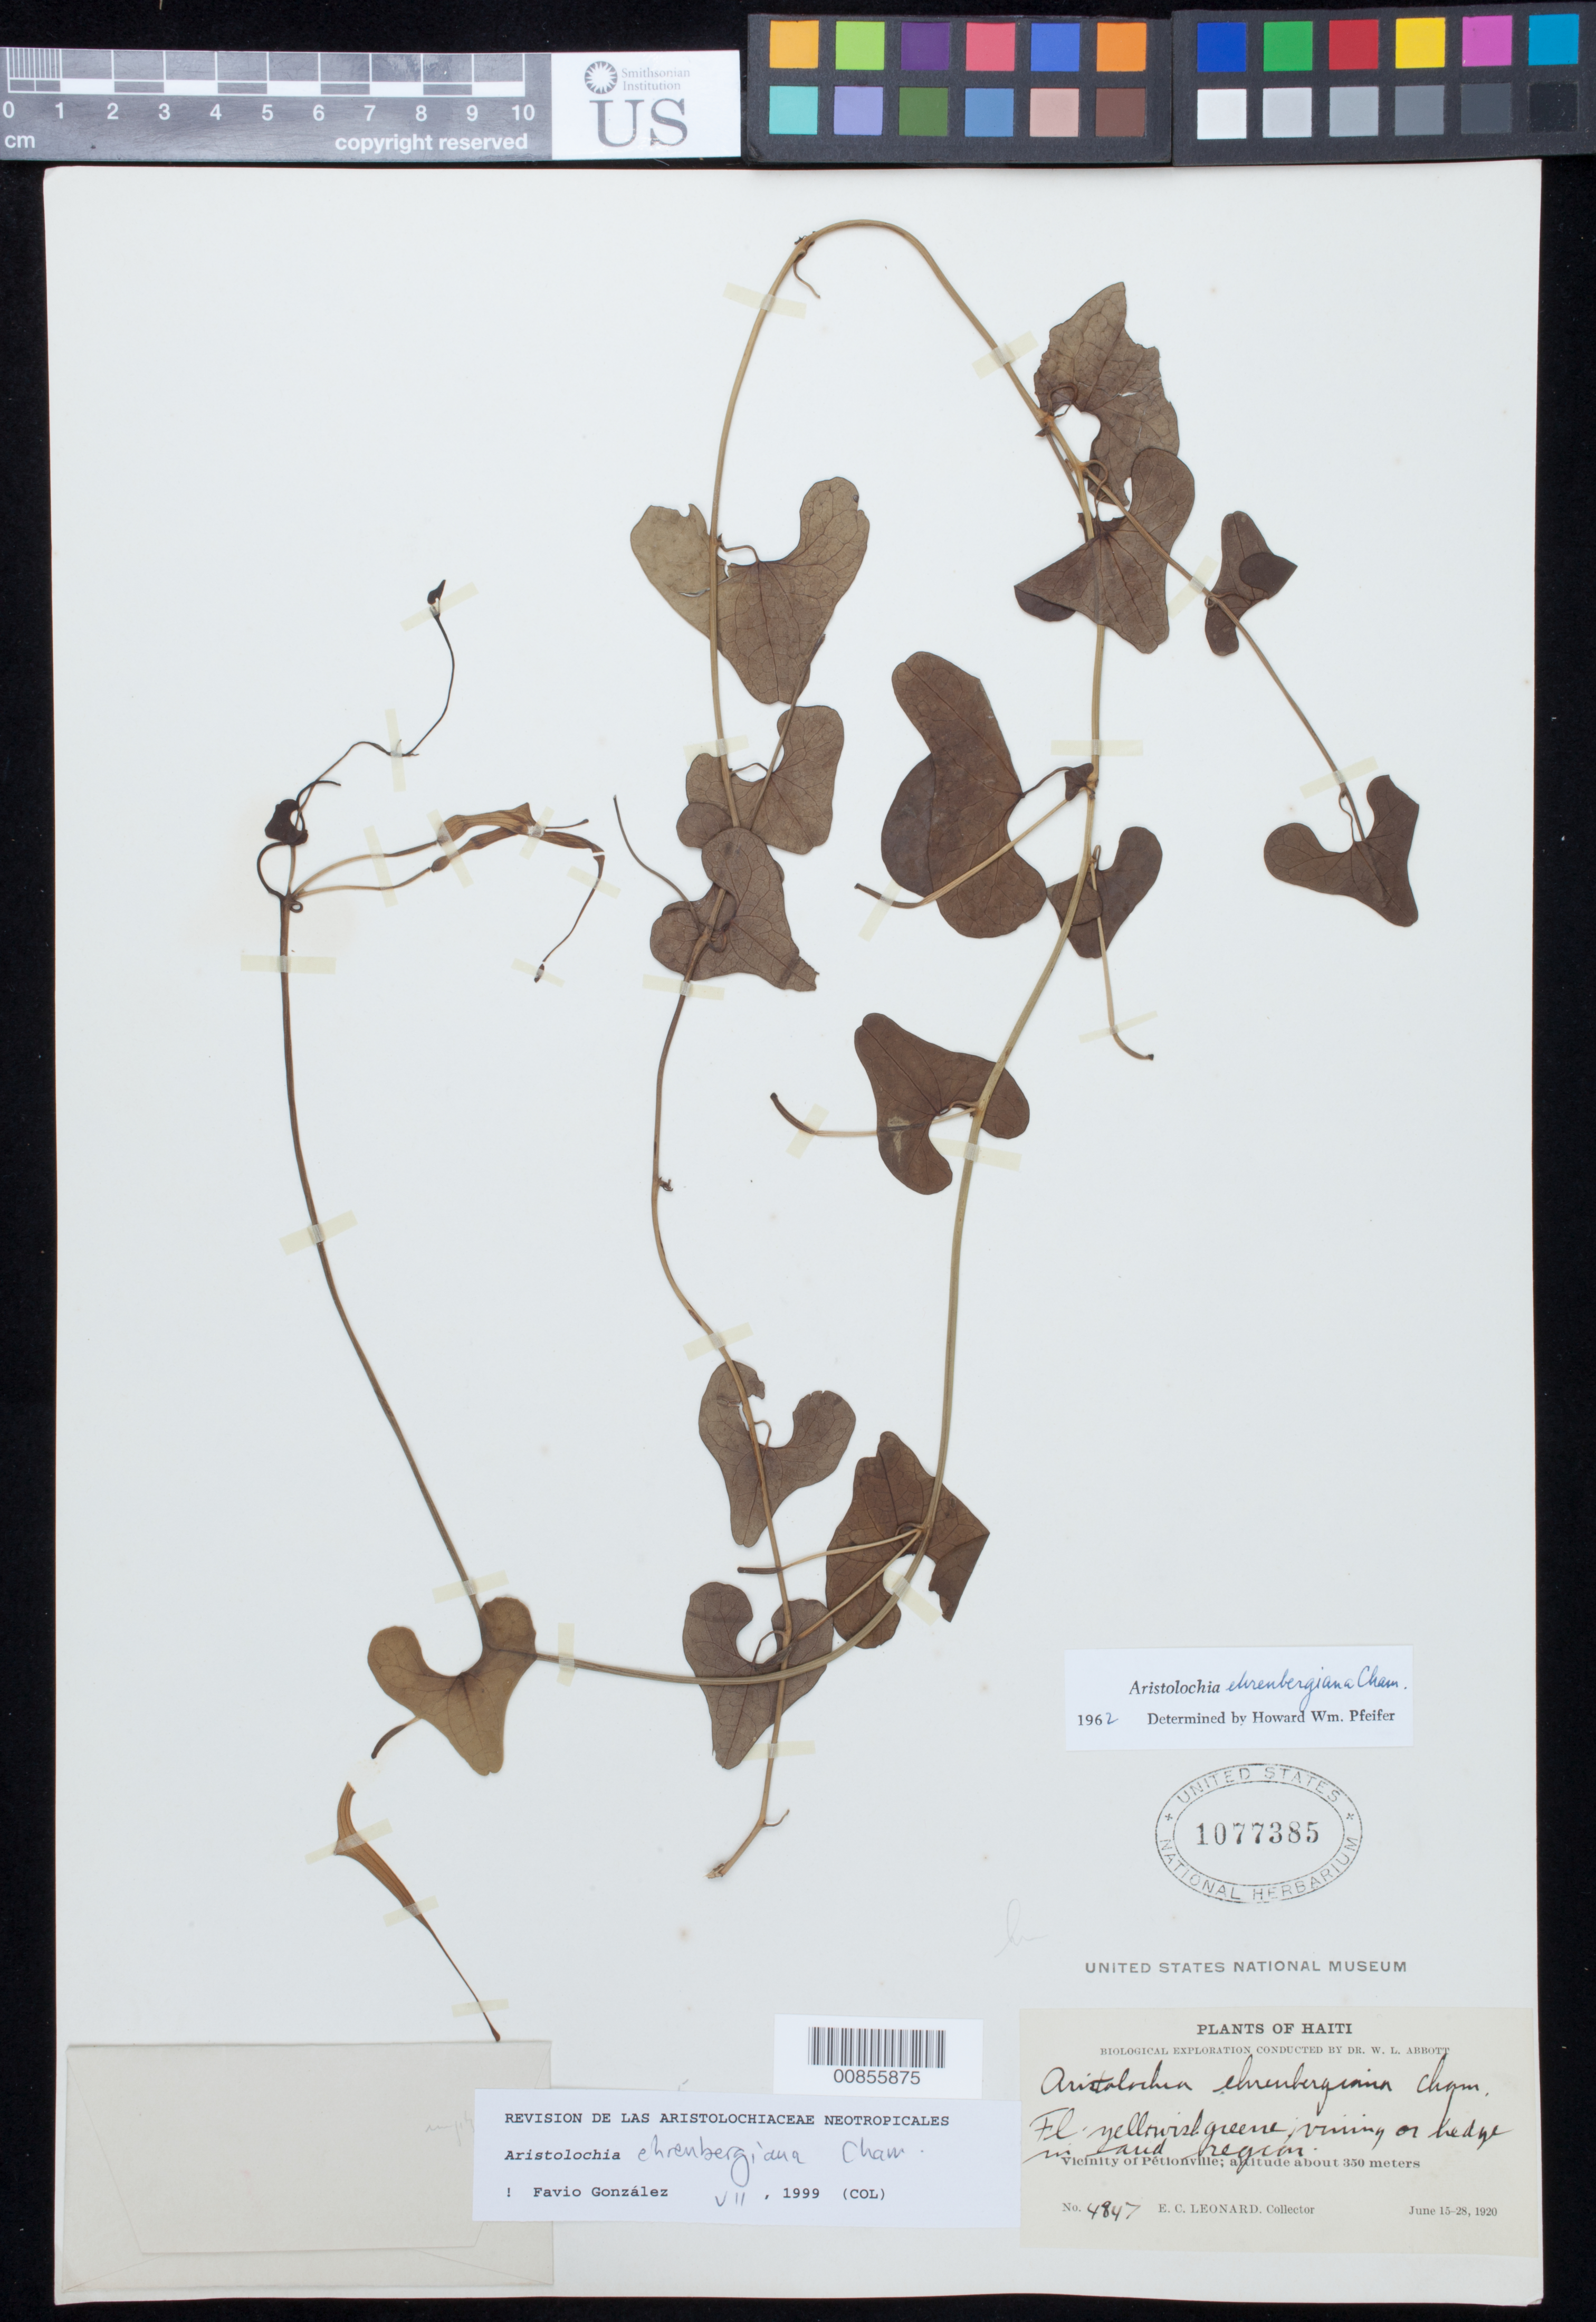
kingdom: Plantae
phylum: Tracheophyta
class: Magnoliopsida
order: Piperales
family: Aristolochiaceae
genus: Aristolochia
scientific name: Aristolochia ehrenbergiana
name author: Cham.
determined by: González, F., (COL), Universidad Nacional de Colombia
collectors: E. C. Leonard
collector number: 4847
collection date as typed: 15 Jun 1920 to 28 Jun 1920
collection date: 1920-06-15/1920-06-28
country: Haiti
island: Hispaniola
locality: Vicinity of Pétionville.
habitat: Vining on hedge in arid region.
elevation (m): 350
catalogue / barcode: US 1077385